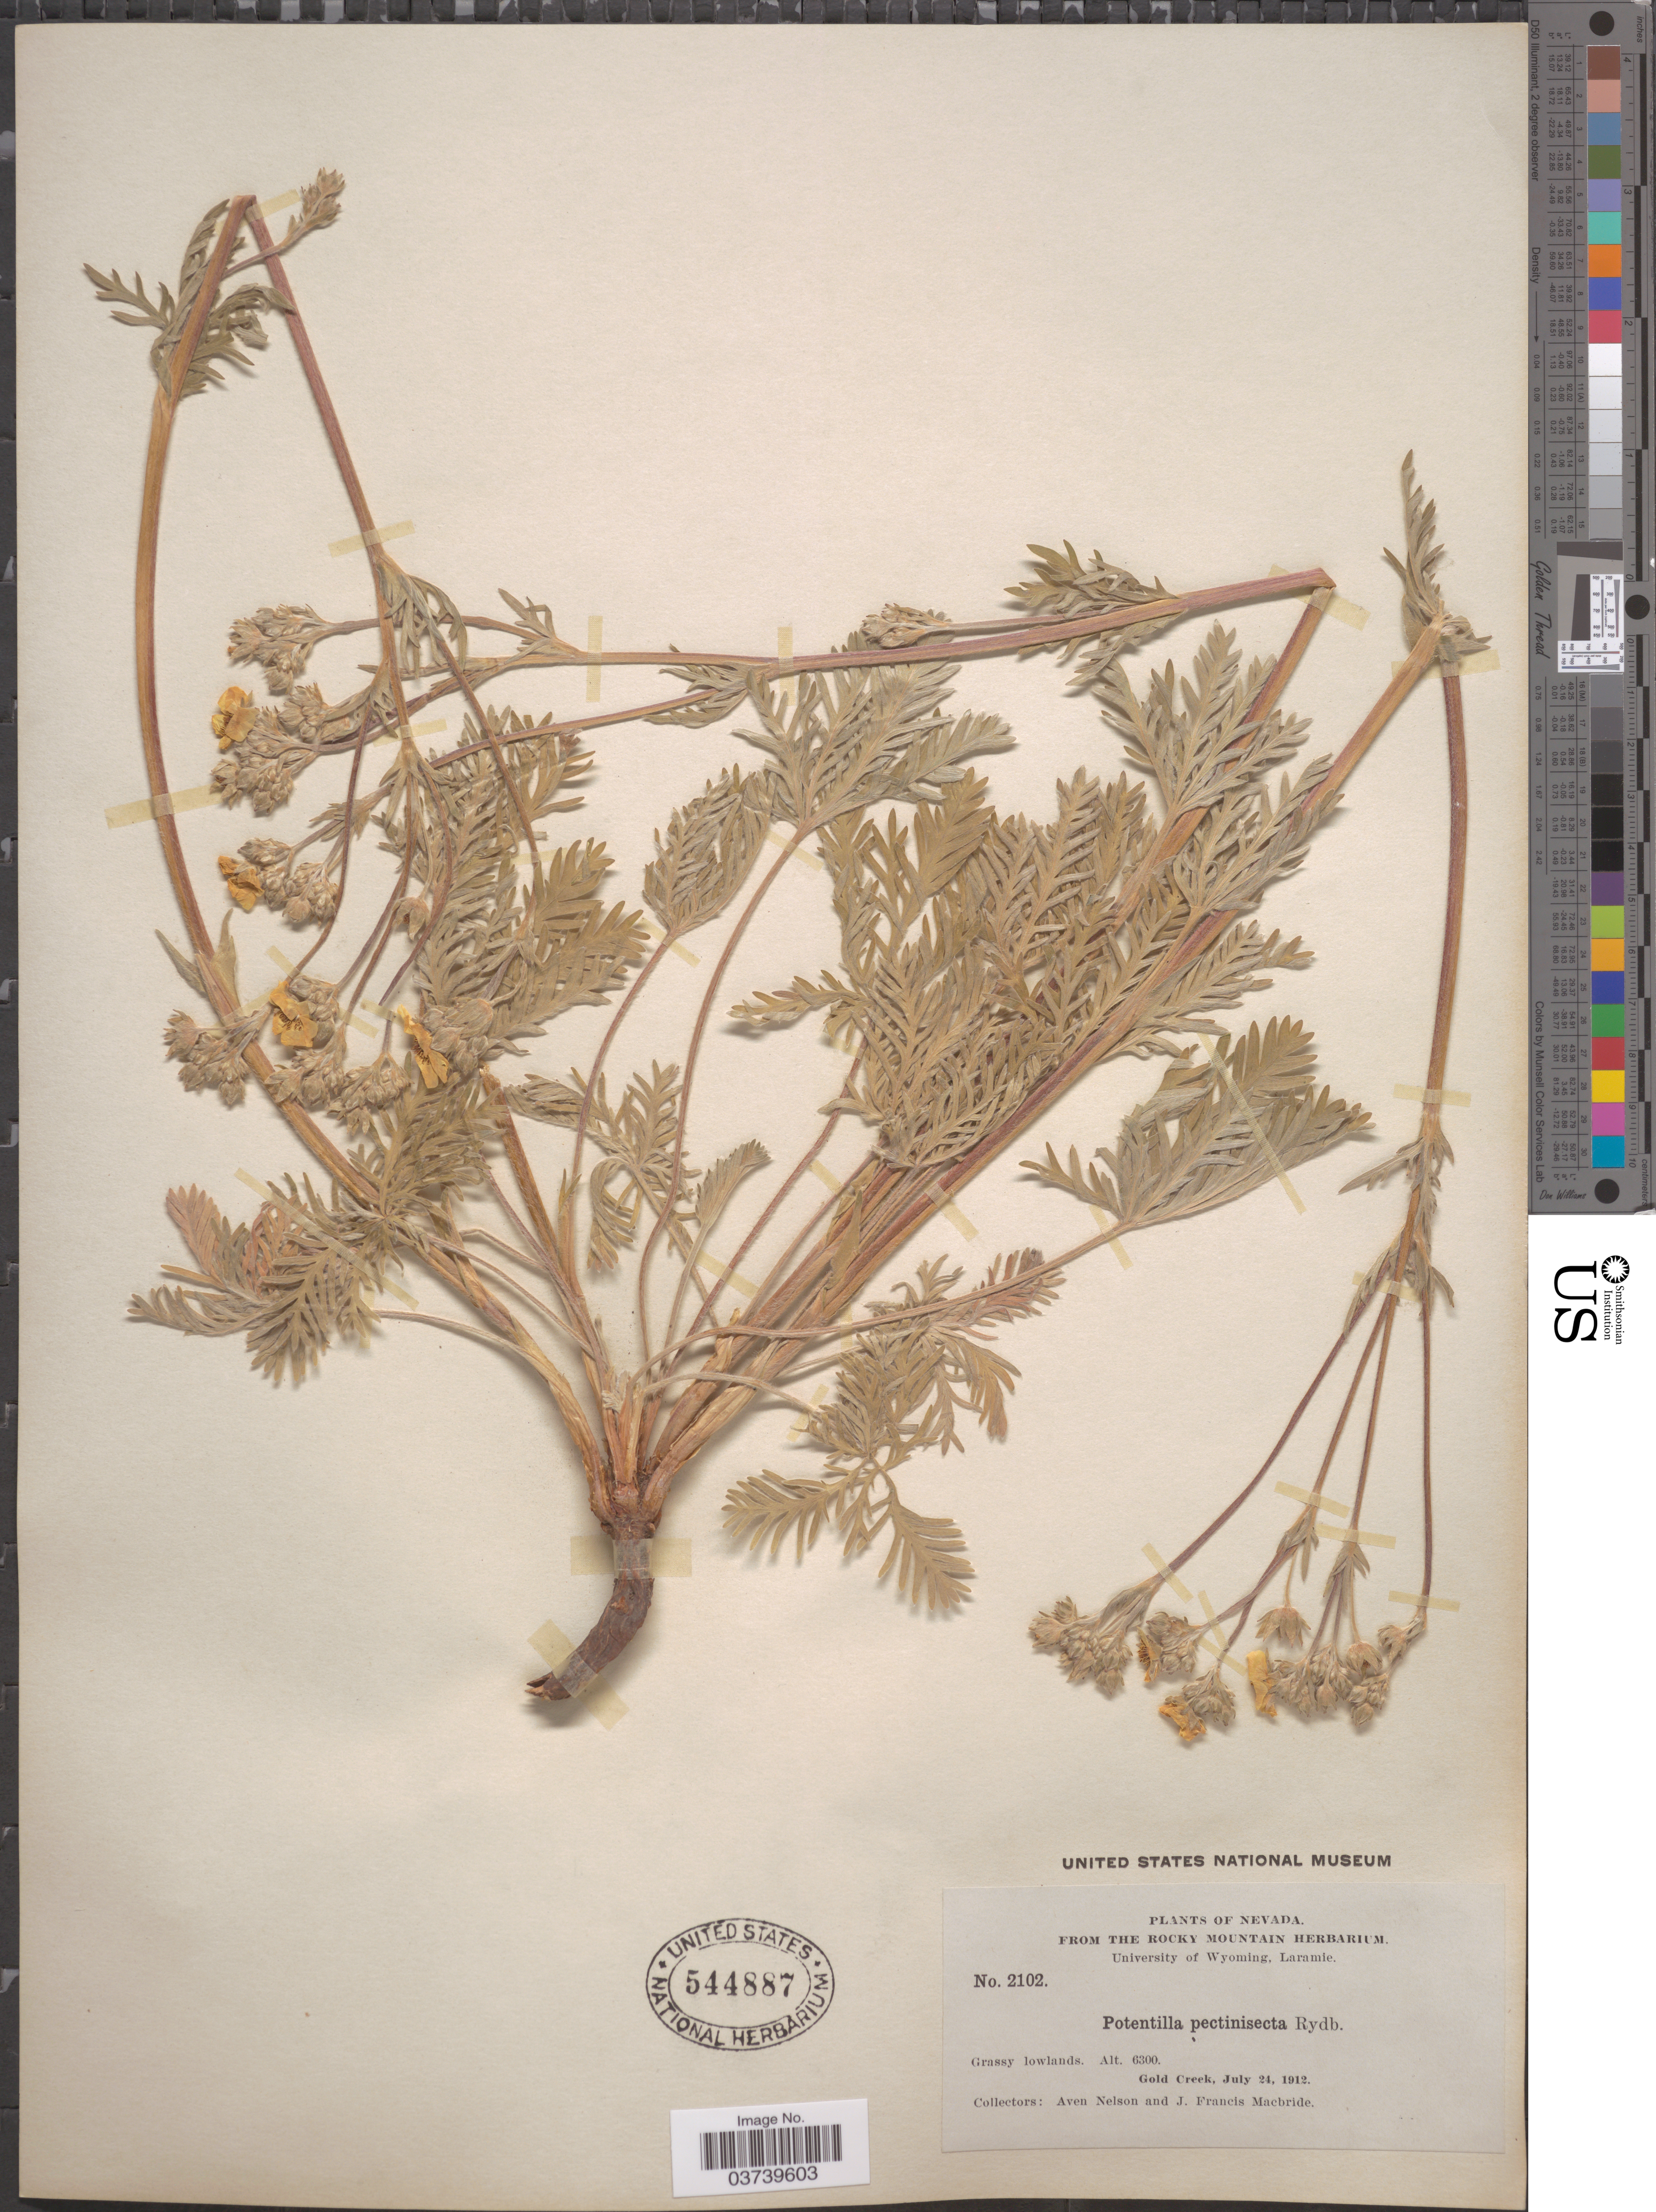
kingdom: Plantae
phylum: Tracheophyta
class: Magnoliopsida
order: Rosales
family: Rosaceae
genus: Potentilla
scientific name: Potentilla gracilis var. elmeri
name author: (Rydb.) Jeps.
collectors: A. Nelson & J. F. Macbride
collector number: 2102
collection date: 1912-07-24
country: United States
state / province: Nevada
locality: Gold Creek.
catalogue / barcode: US 544887